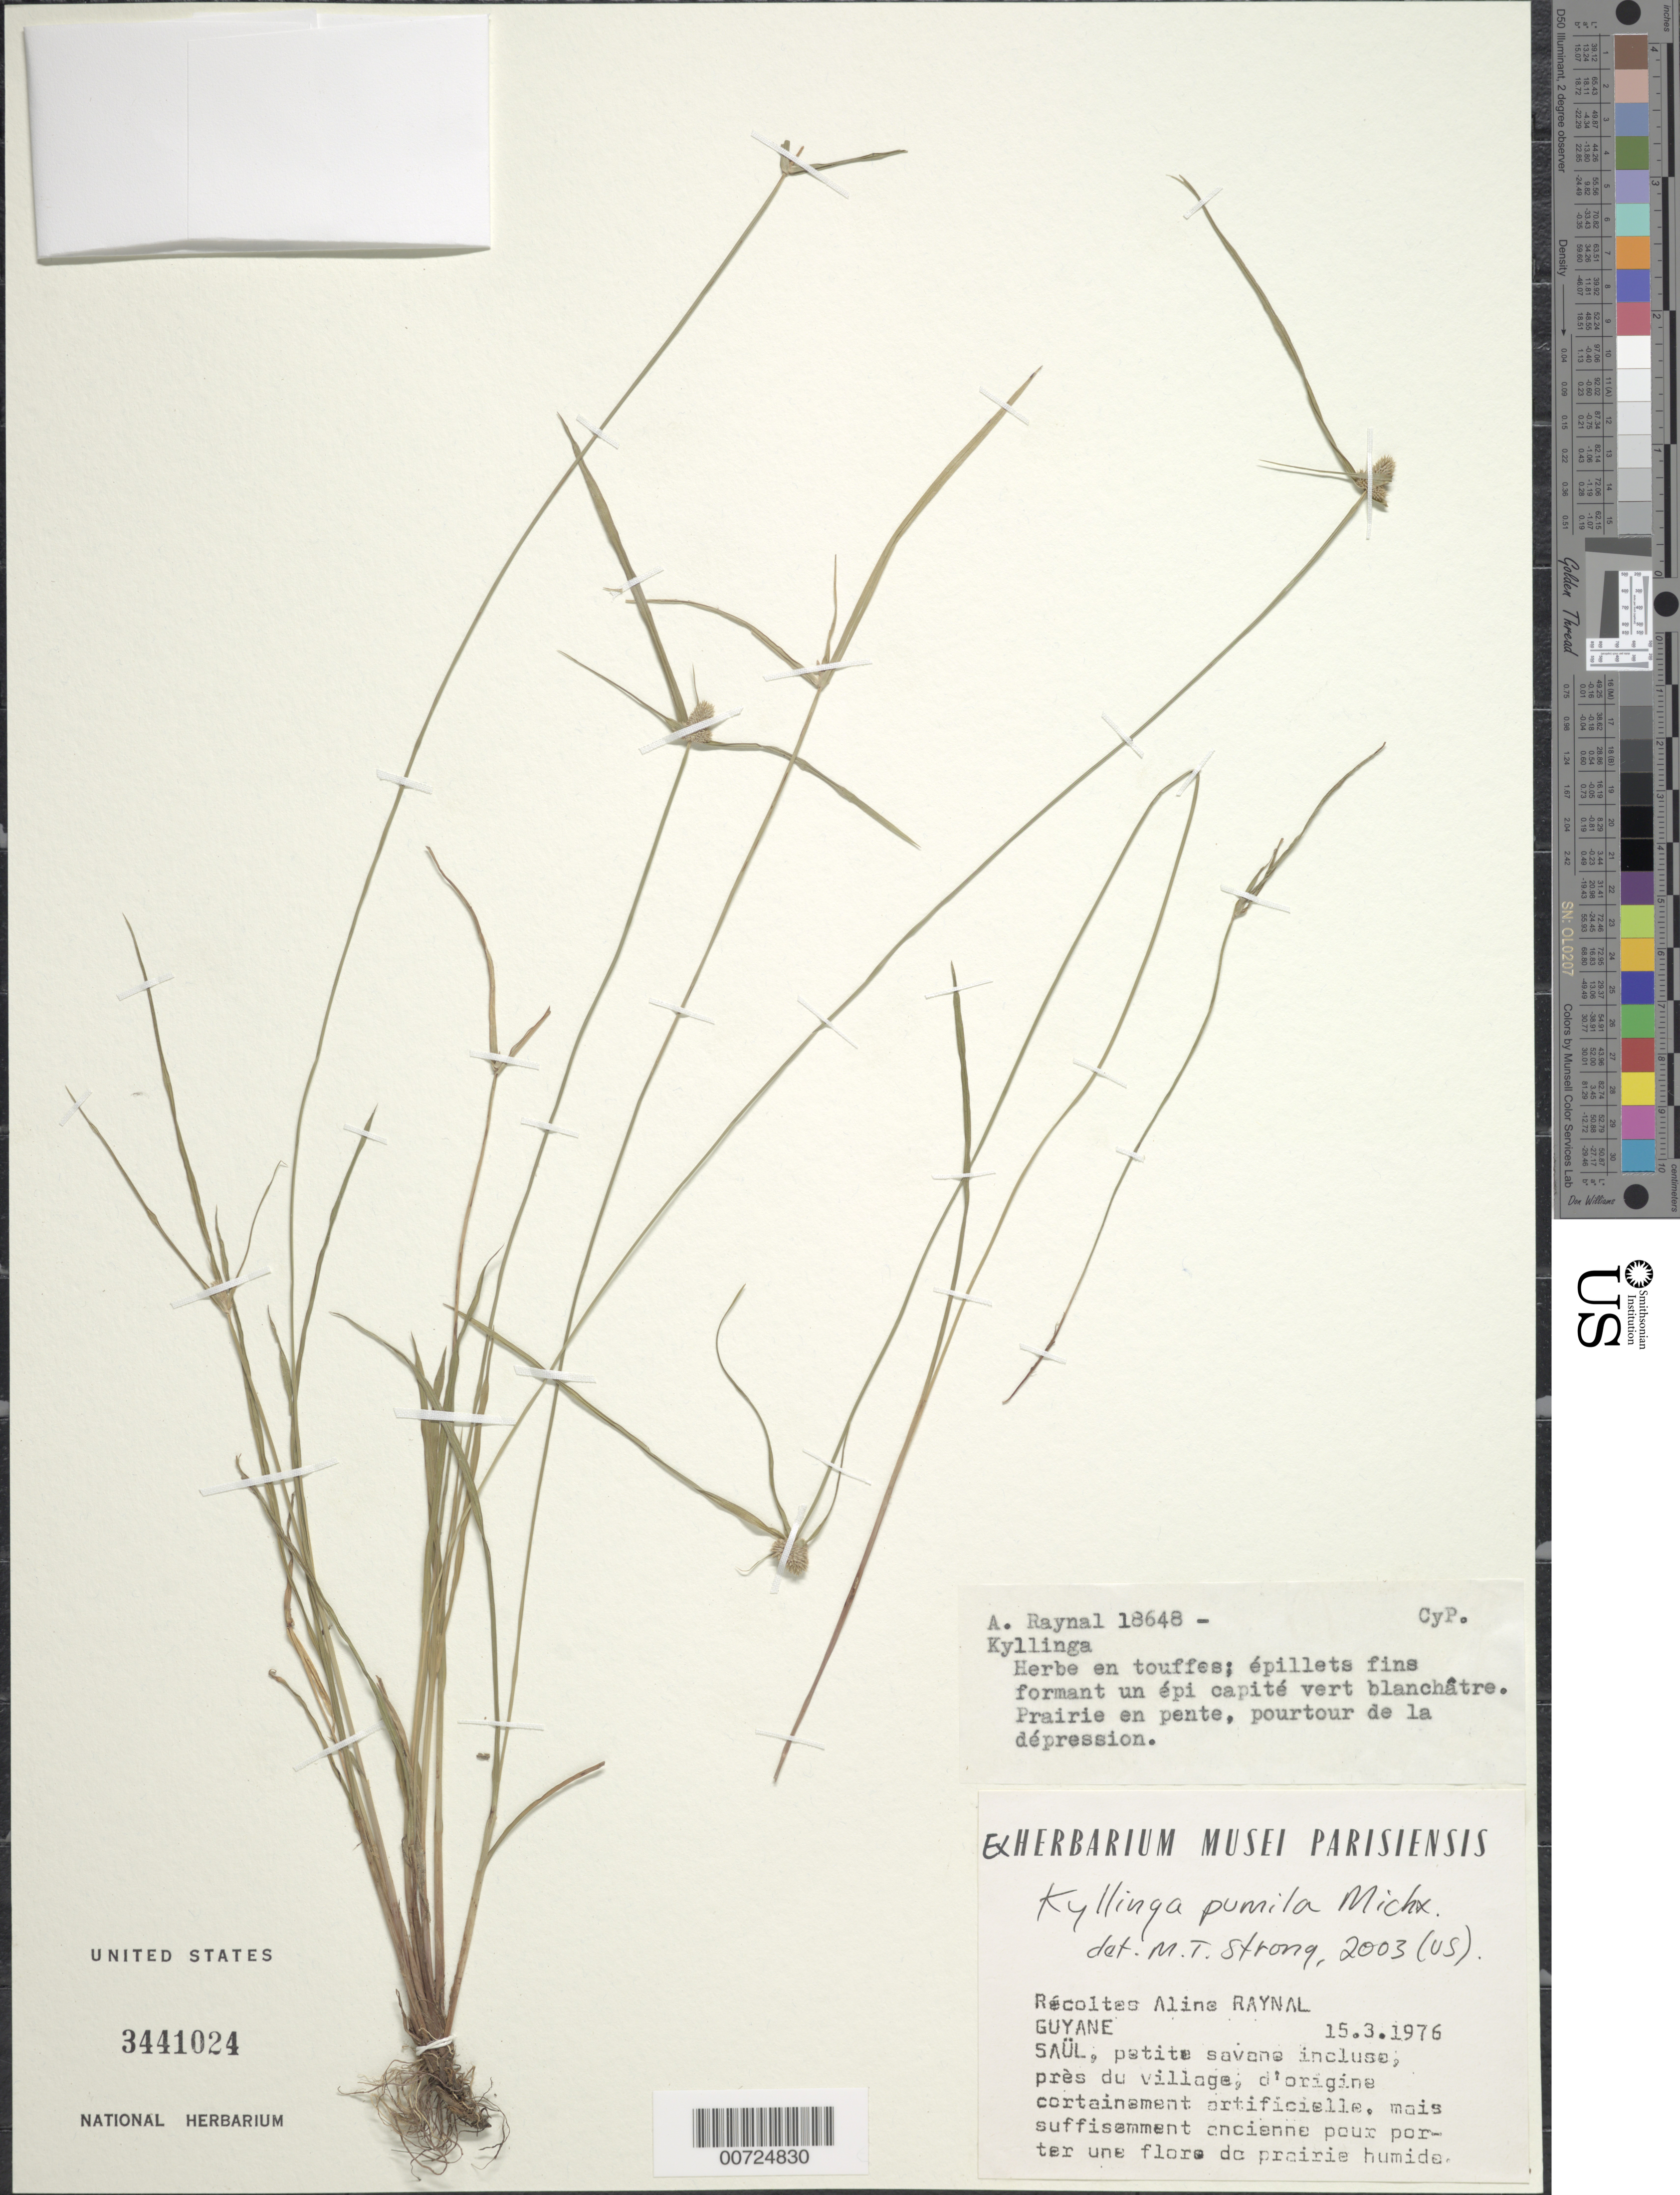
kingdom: Plantae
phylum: Tracheophyta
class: Liliopsida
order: Poales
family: Cyperaceae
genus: Cyperus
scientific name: Cyperus hortensis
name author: (Salzm. ex Steud.) Dorr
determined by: Strong, Mark T., (BOT), Smithsonian Institution - National Museum of Natural History (UNITED STATES)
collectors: A. M. Raynal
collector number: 18648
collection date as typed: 15-Mar-76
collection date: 1976-03-15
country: French Guiana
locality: Saül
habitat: Small savanna near village; meadow on slope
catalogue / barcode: US 3441024